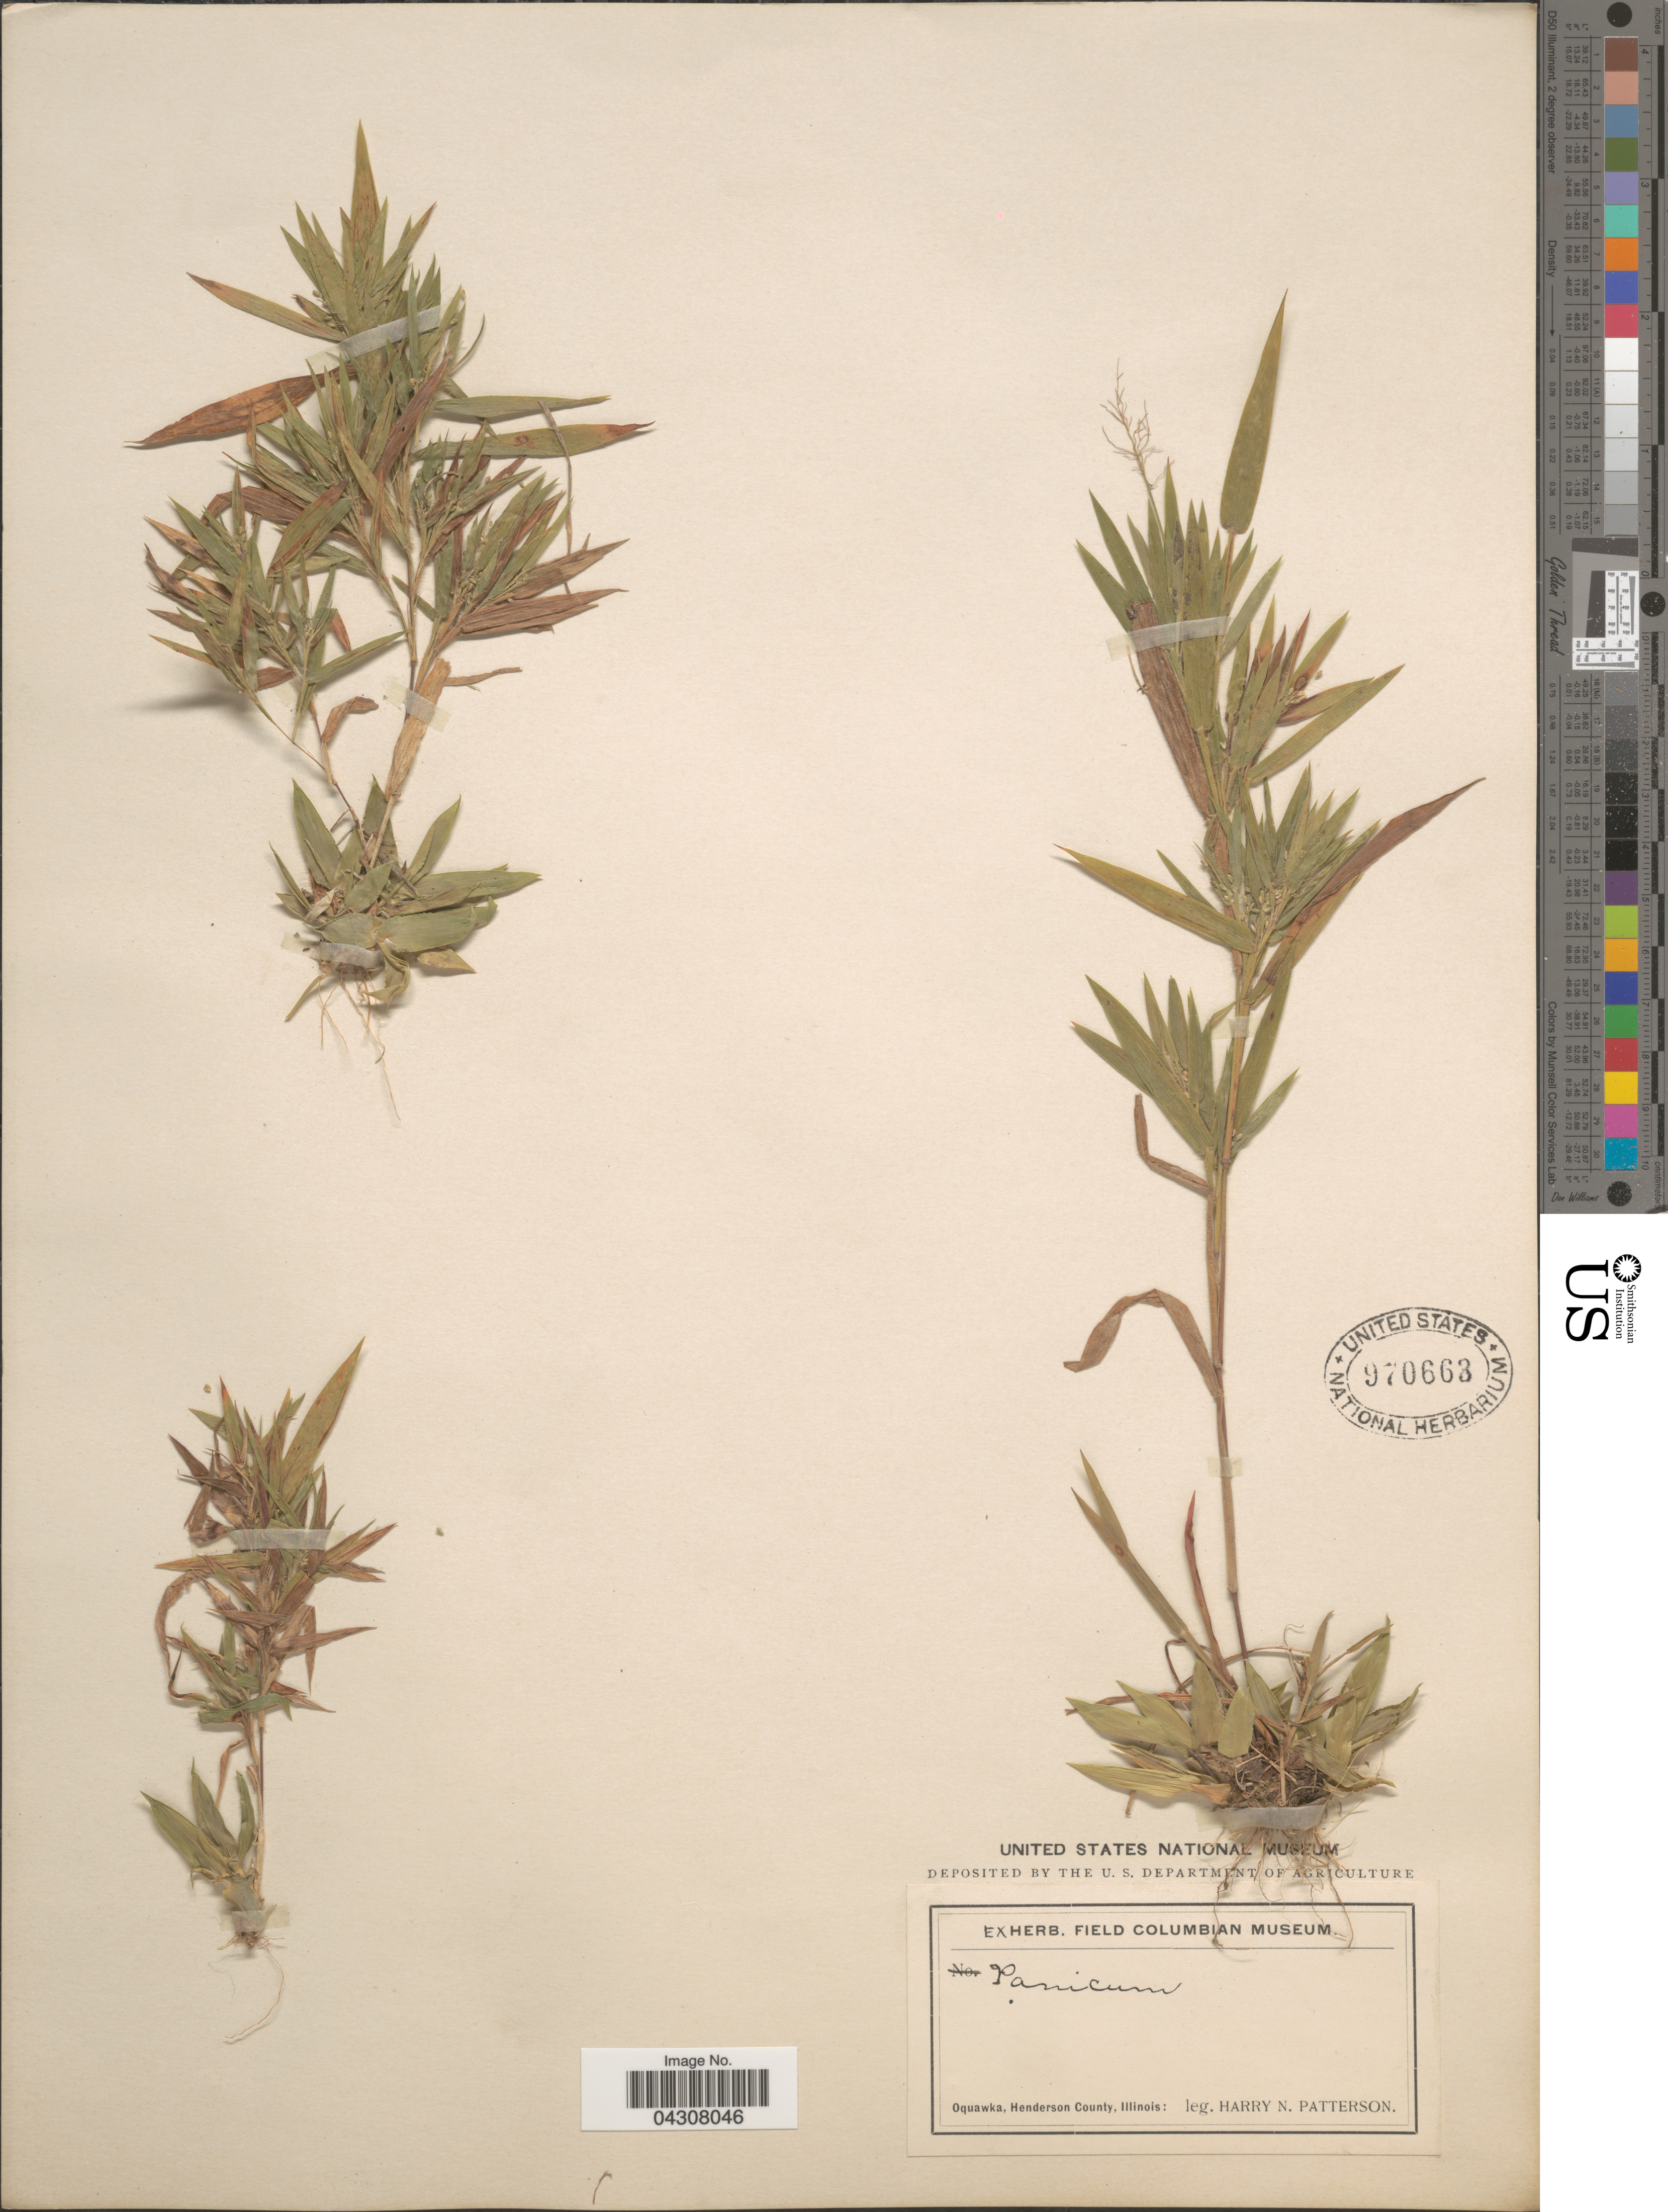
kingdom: Plantae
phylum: Tracheophyta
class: Liliopsida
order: Poales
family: Poaceae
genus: Dichanthelium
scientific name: Dichanthelium acuminatum var. acuminatum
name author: (Sw.) Gould & C.A. Clark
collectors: H. N. Patterson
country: United States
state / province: Illinois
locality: Oquawka, Henderson County.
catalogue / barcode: US 970663